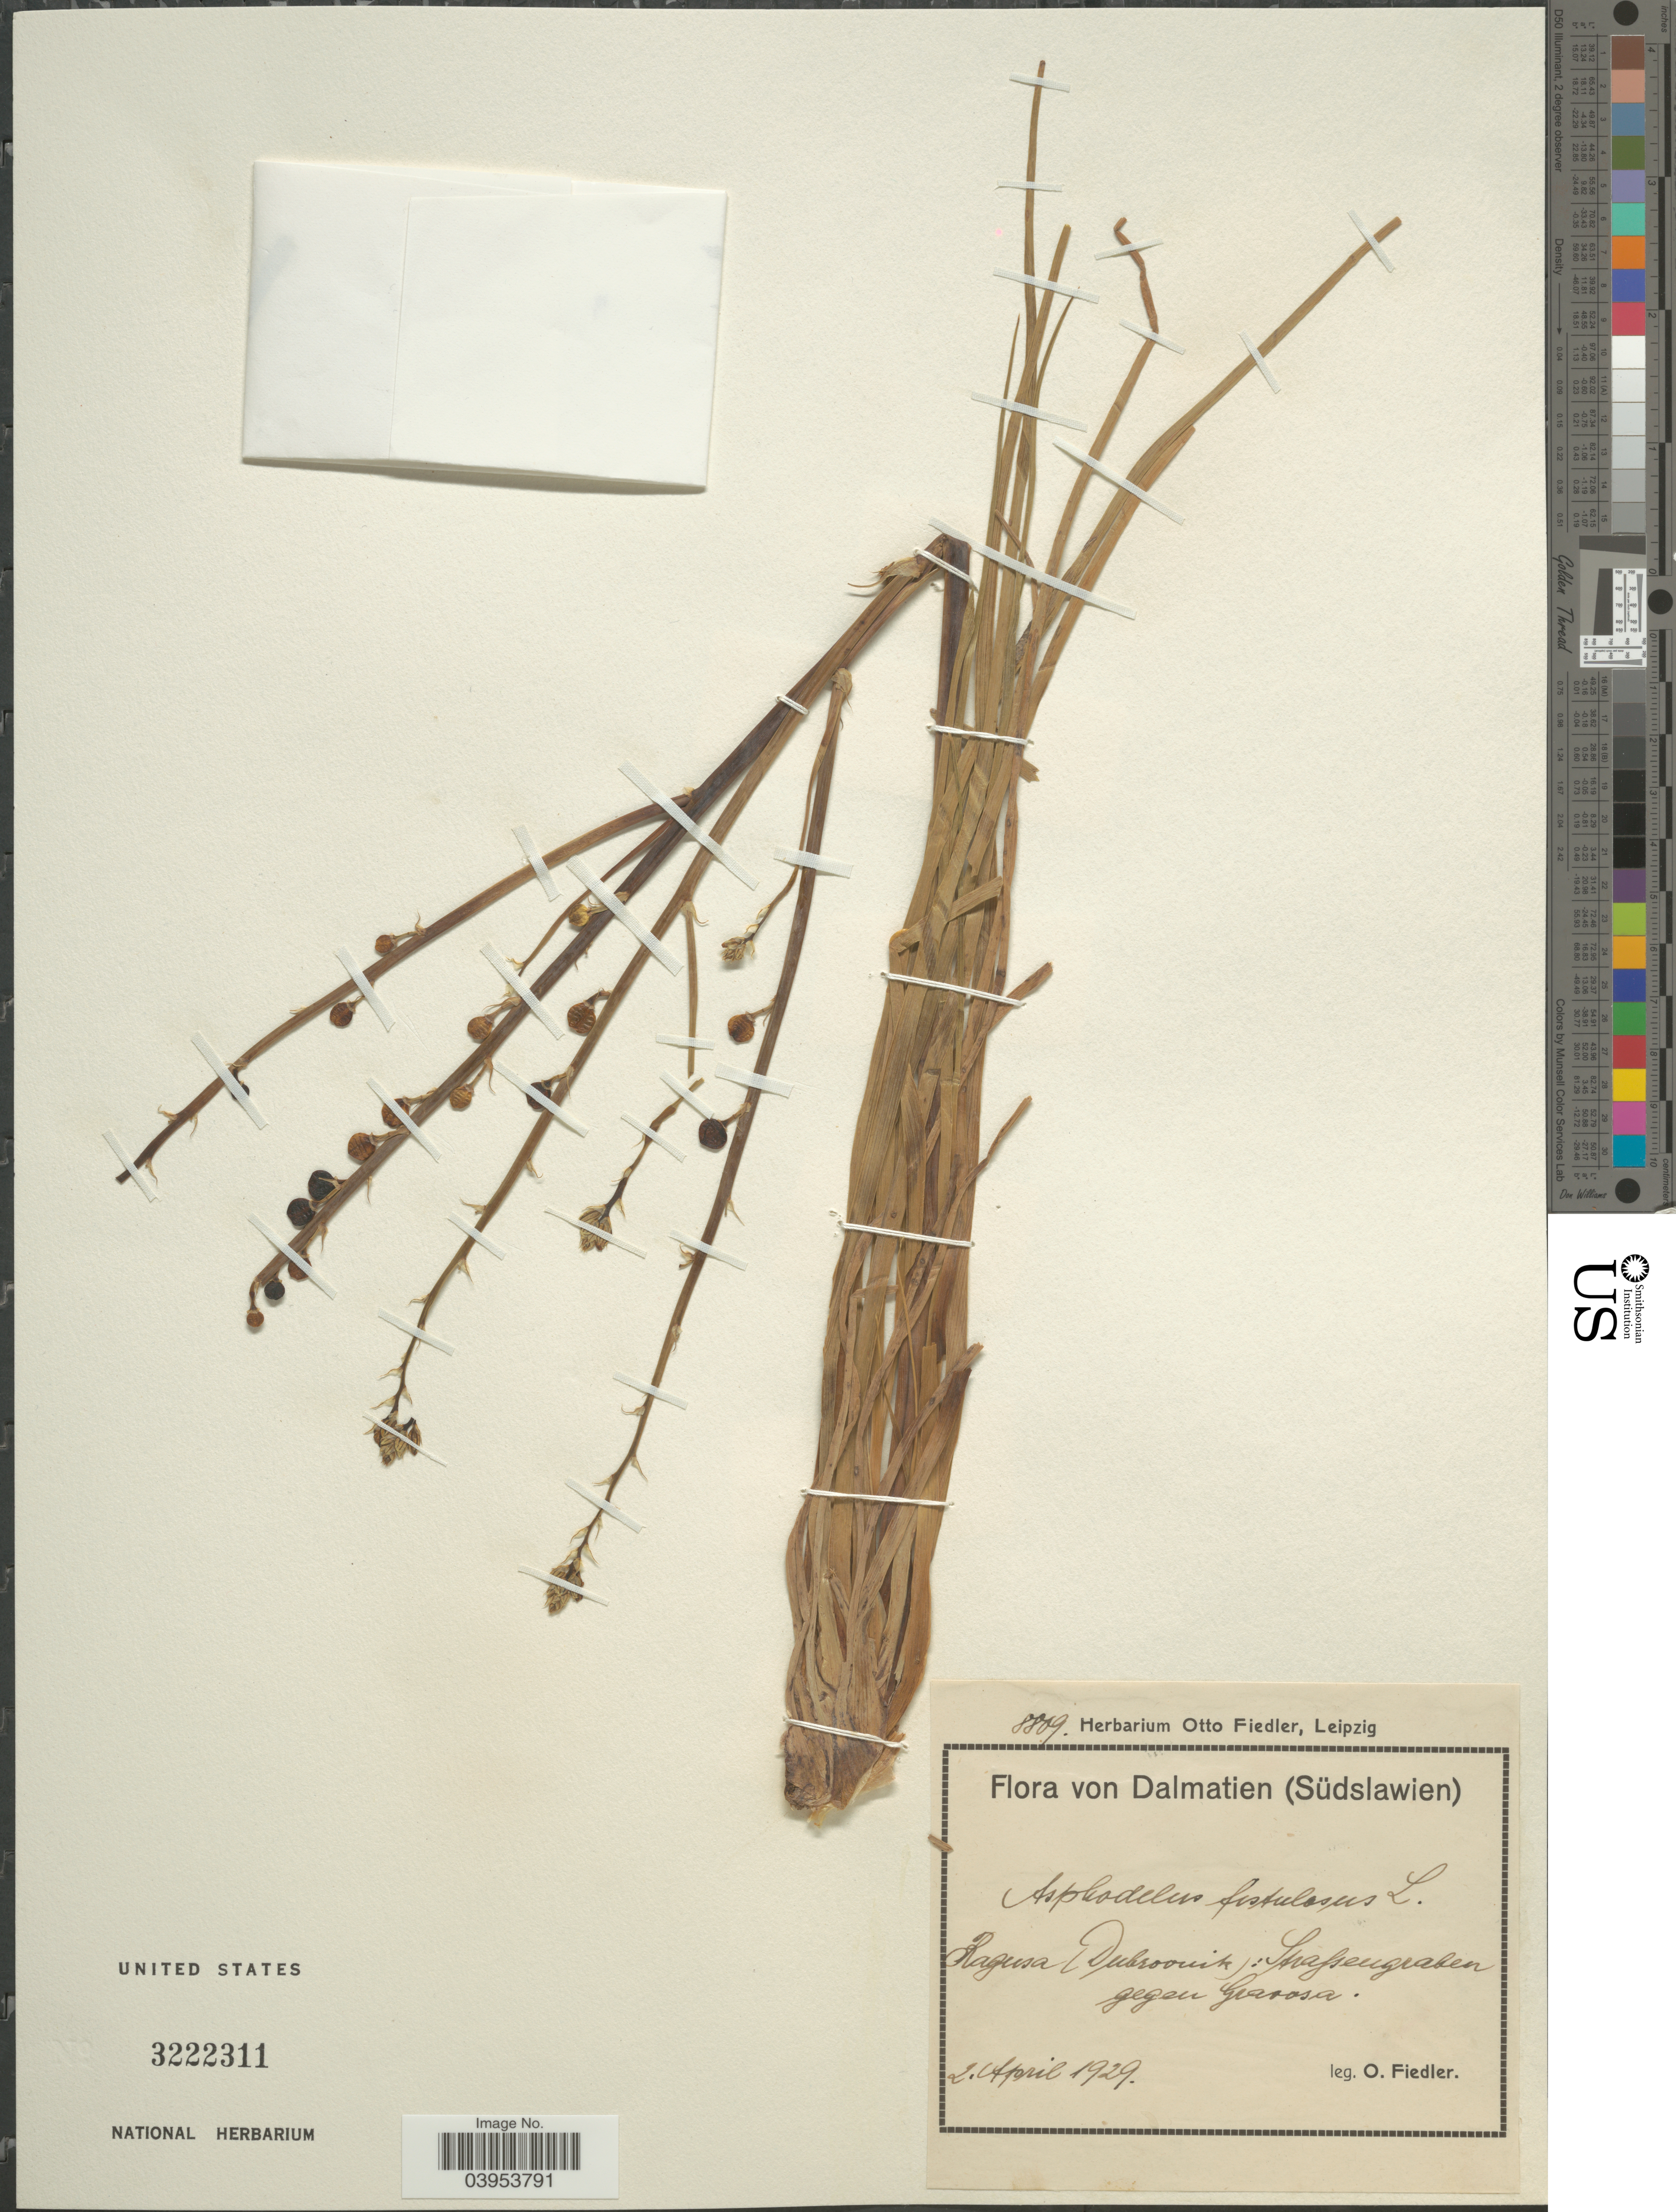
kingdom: Plantae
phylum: Tracheophyta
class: Liliopsida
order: Asparagales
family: Asphodelaceae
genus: Asphodelus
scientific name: Asphodelus fistulosus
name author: L.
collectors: O. Fiedler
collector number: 8809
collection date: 1929-04-02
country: Croatia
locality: Dalmatien (Südslawien). Ragusa Dubrovnik: Shafseugraben gegeu Grasosa.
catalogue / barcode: US 3222311